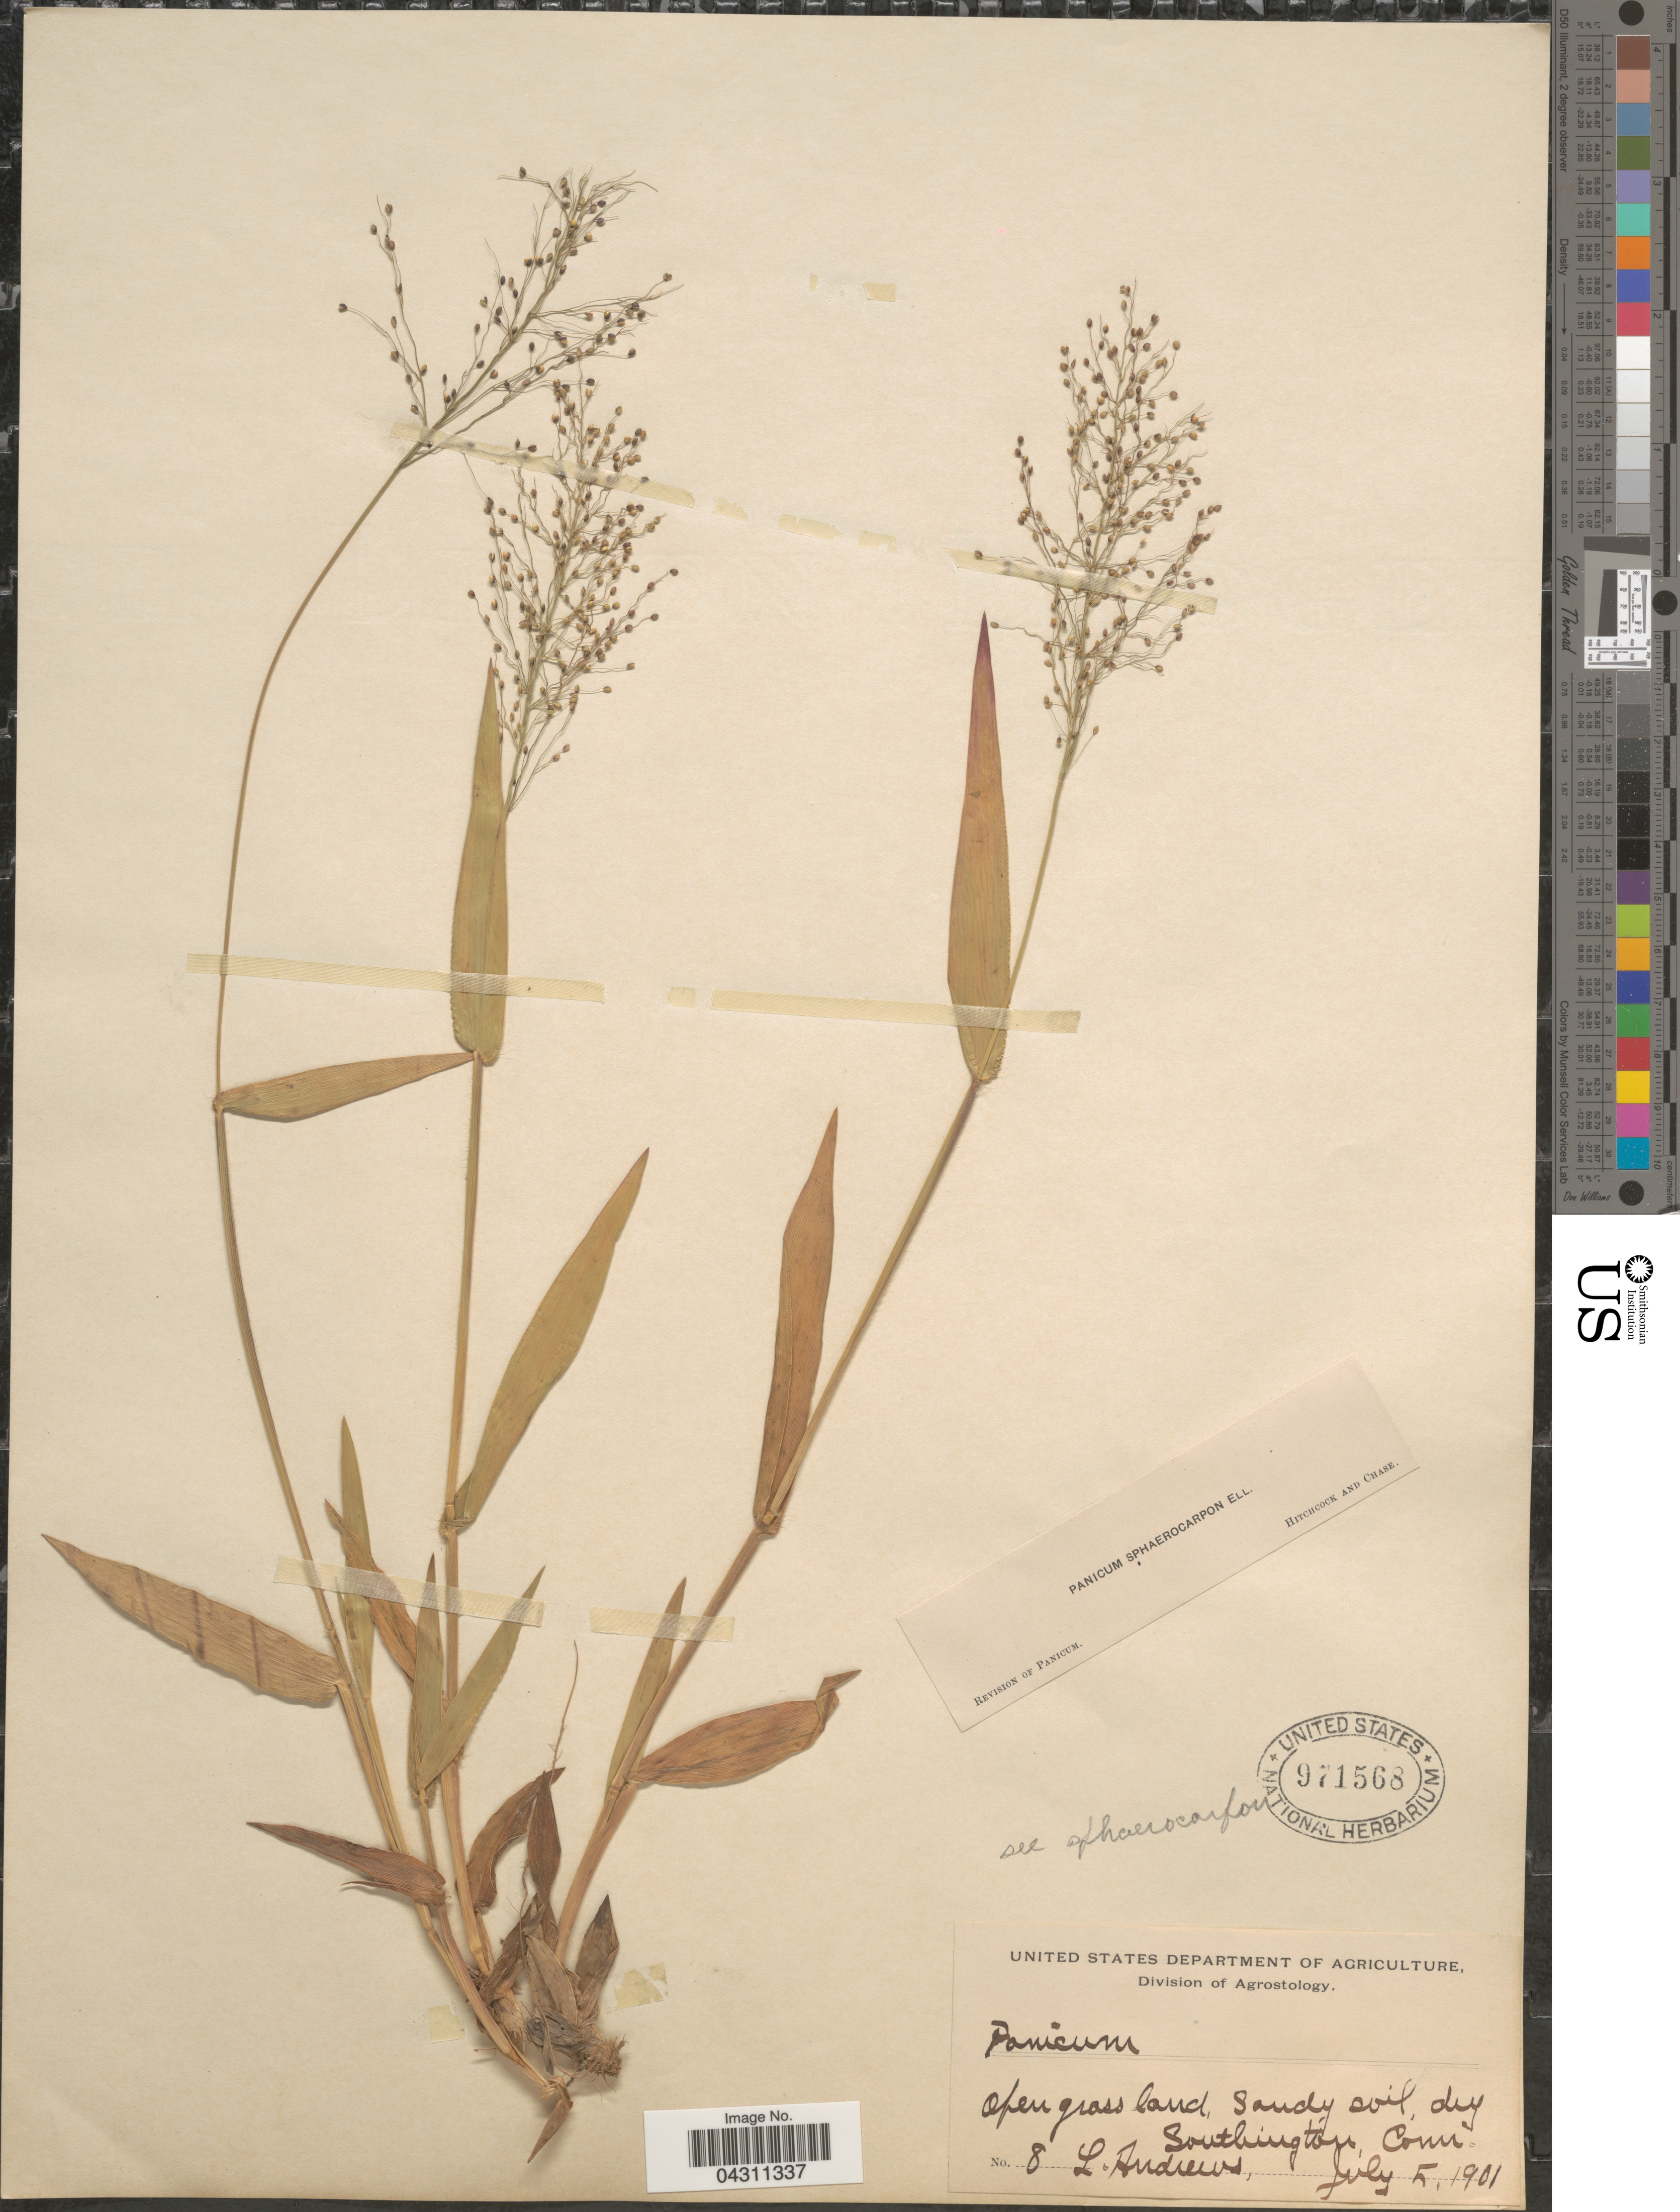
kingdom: Plantae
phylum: Tracheophyta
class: Liliopsida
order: Poales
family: Poaceae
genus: Dichanthelium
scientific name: Dichanthelium sphaerocarpon var. sphaerocarpon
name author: (Elliott) Gould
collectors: L. Andrews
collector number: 8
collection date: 1901-07-05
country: United States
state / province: Connecticut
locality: Southington.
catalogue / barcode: US 971568